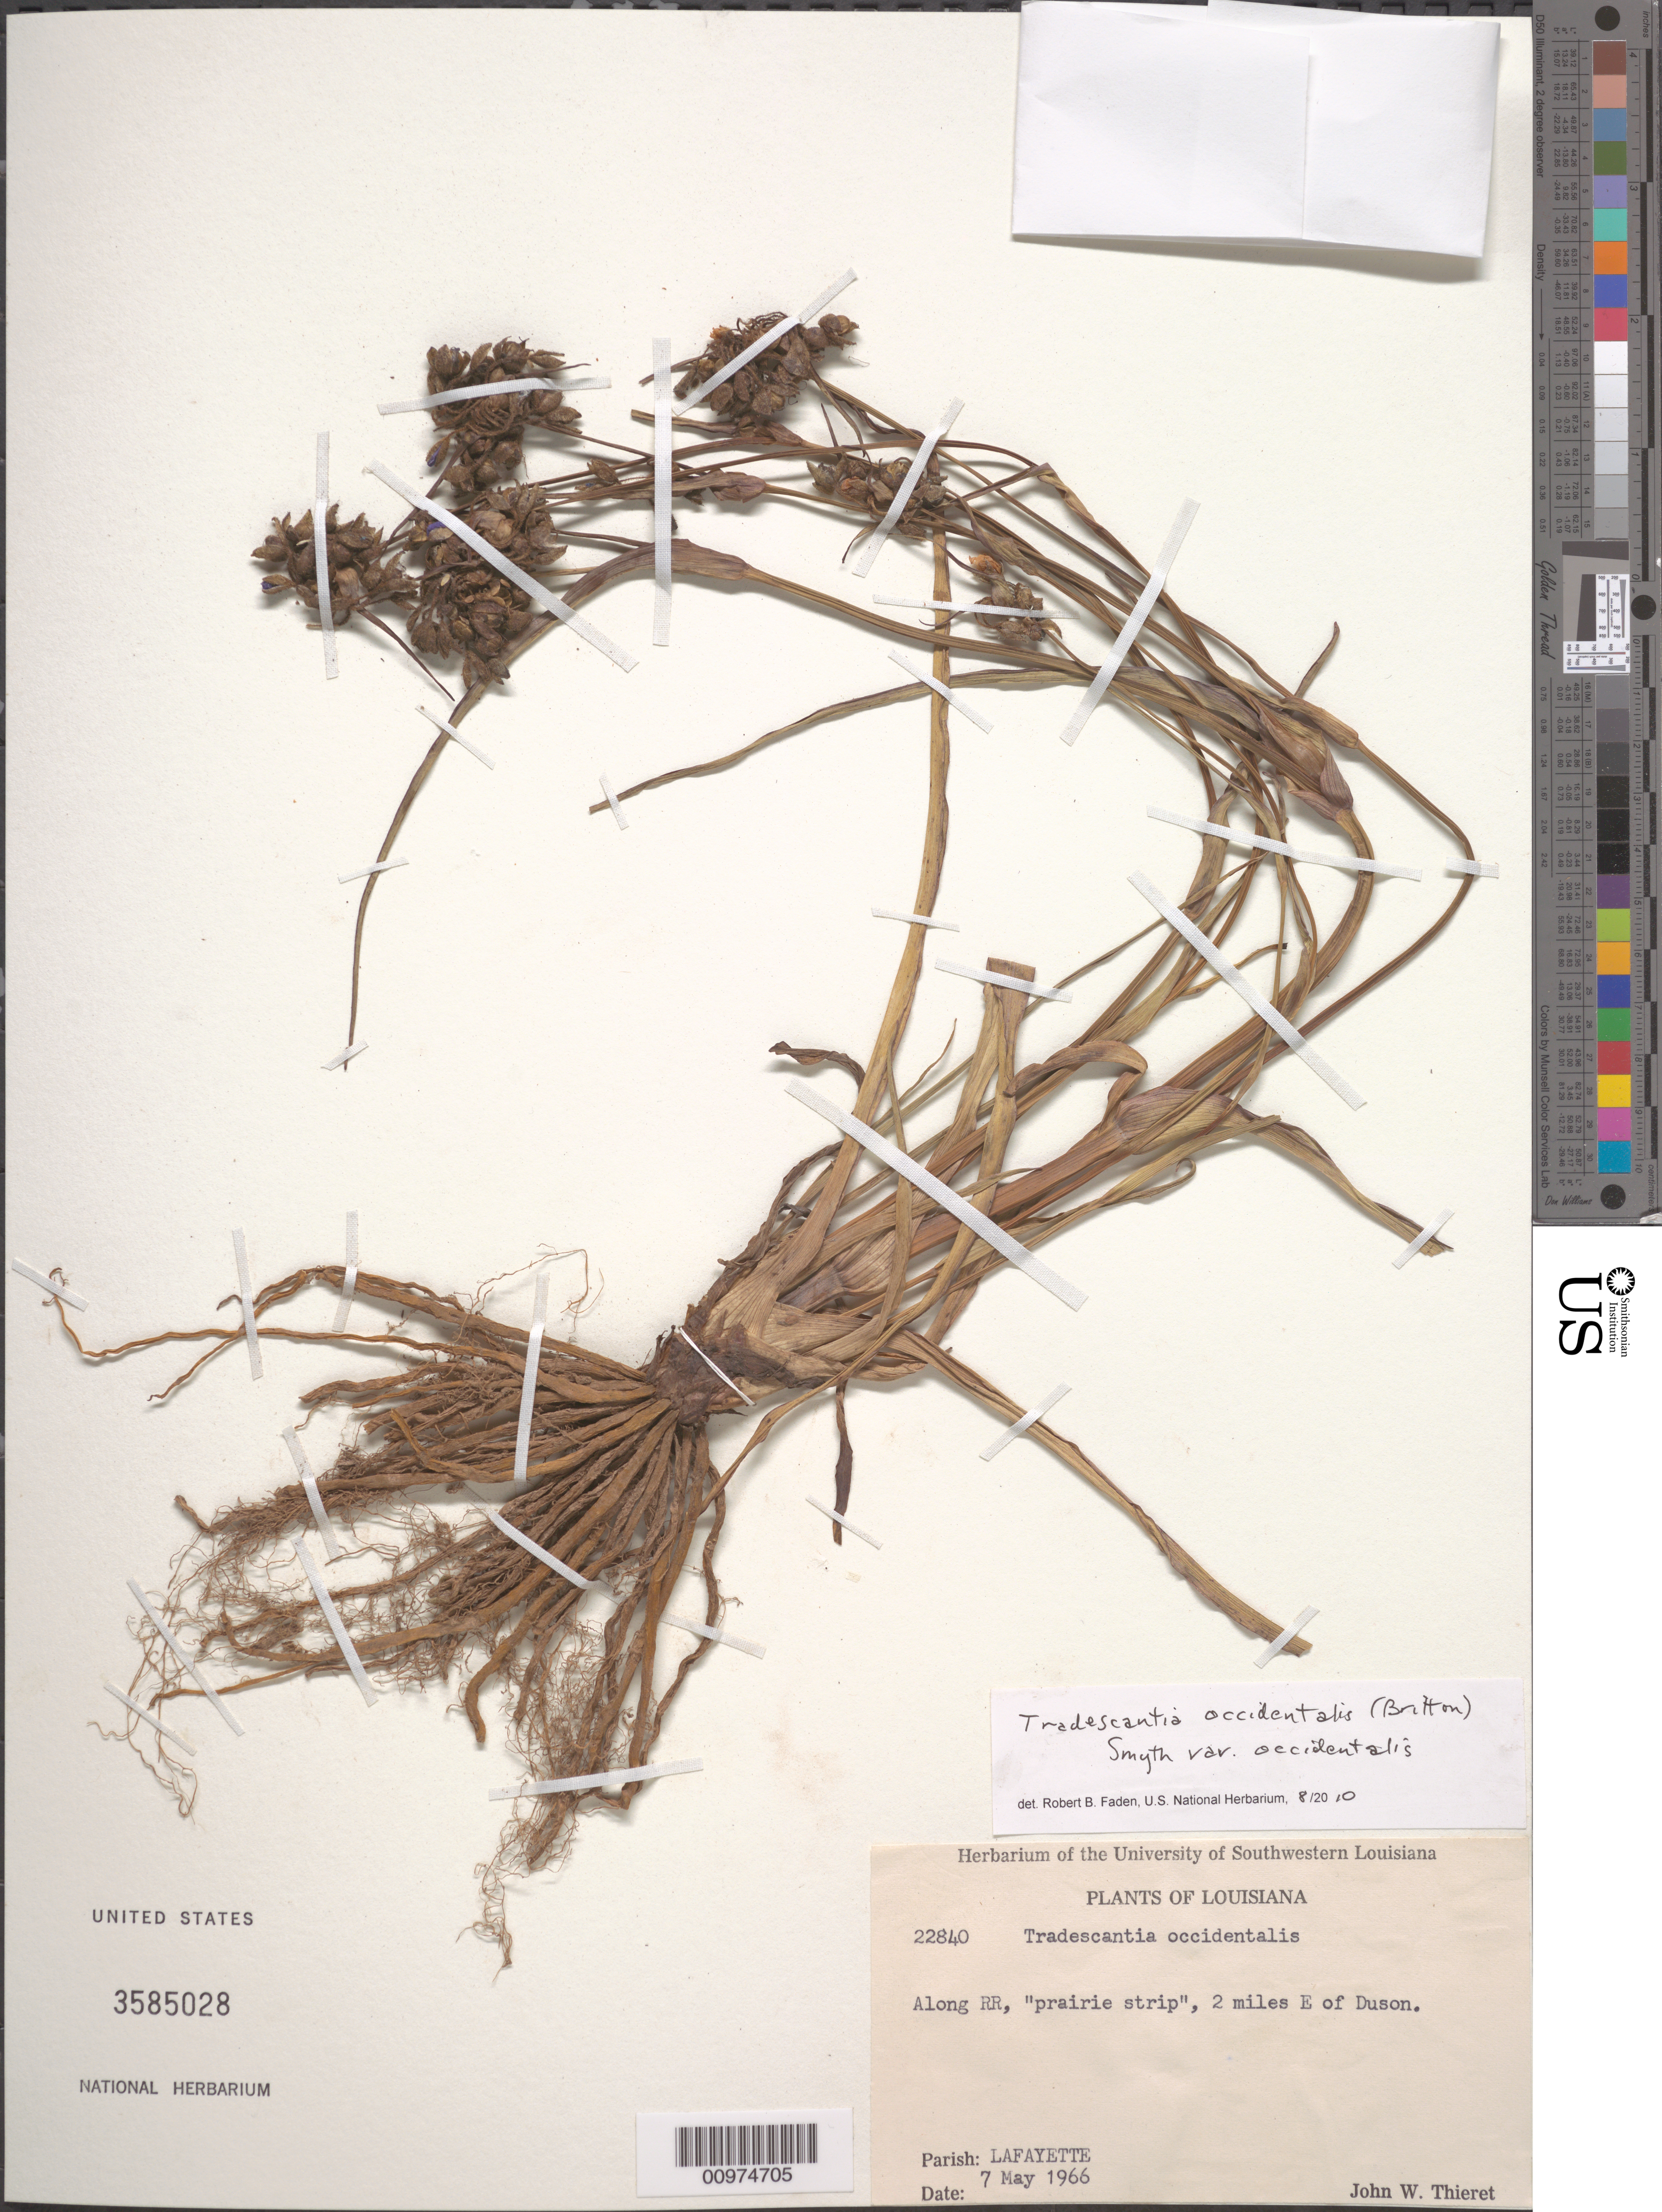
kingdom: Plantae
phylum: Tracheophyta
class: Liliopsida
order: Commelinales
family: Commelinaceae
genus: Tradescantia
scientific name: Tradescantia occidentalis var. occidentalis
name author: (Britton) Smyth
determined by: Faden, Robert B., (US), Smithsonian Institution - National Museum of Natural History (UNITED STATES)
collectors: J. W. Thieret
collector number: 22840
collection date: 1966-05-07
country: United States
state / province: Louisiana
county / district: Lafayette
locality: Along RR, "prairie strip", 2 miles E of Duson.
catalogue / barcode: US 3585028